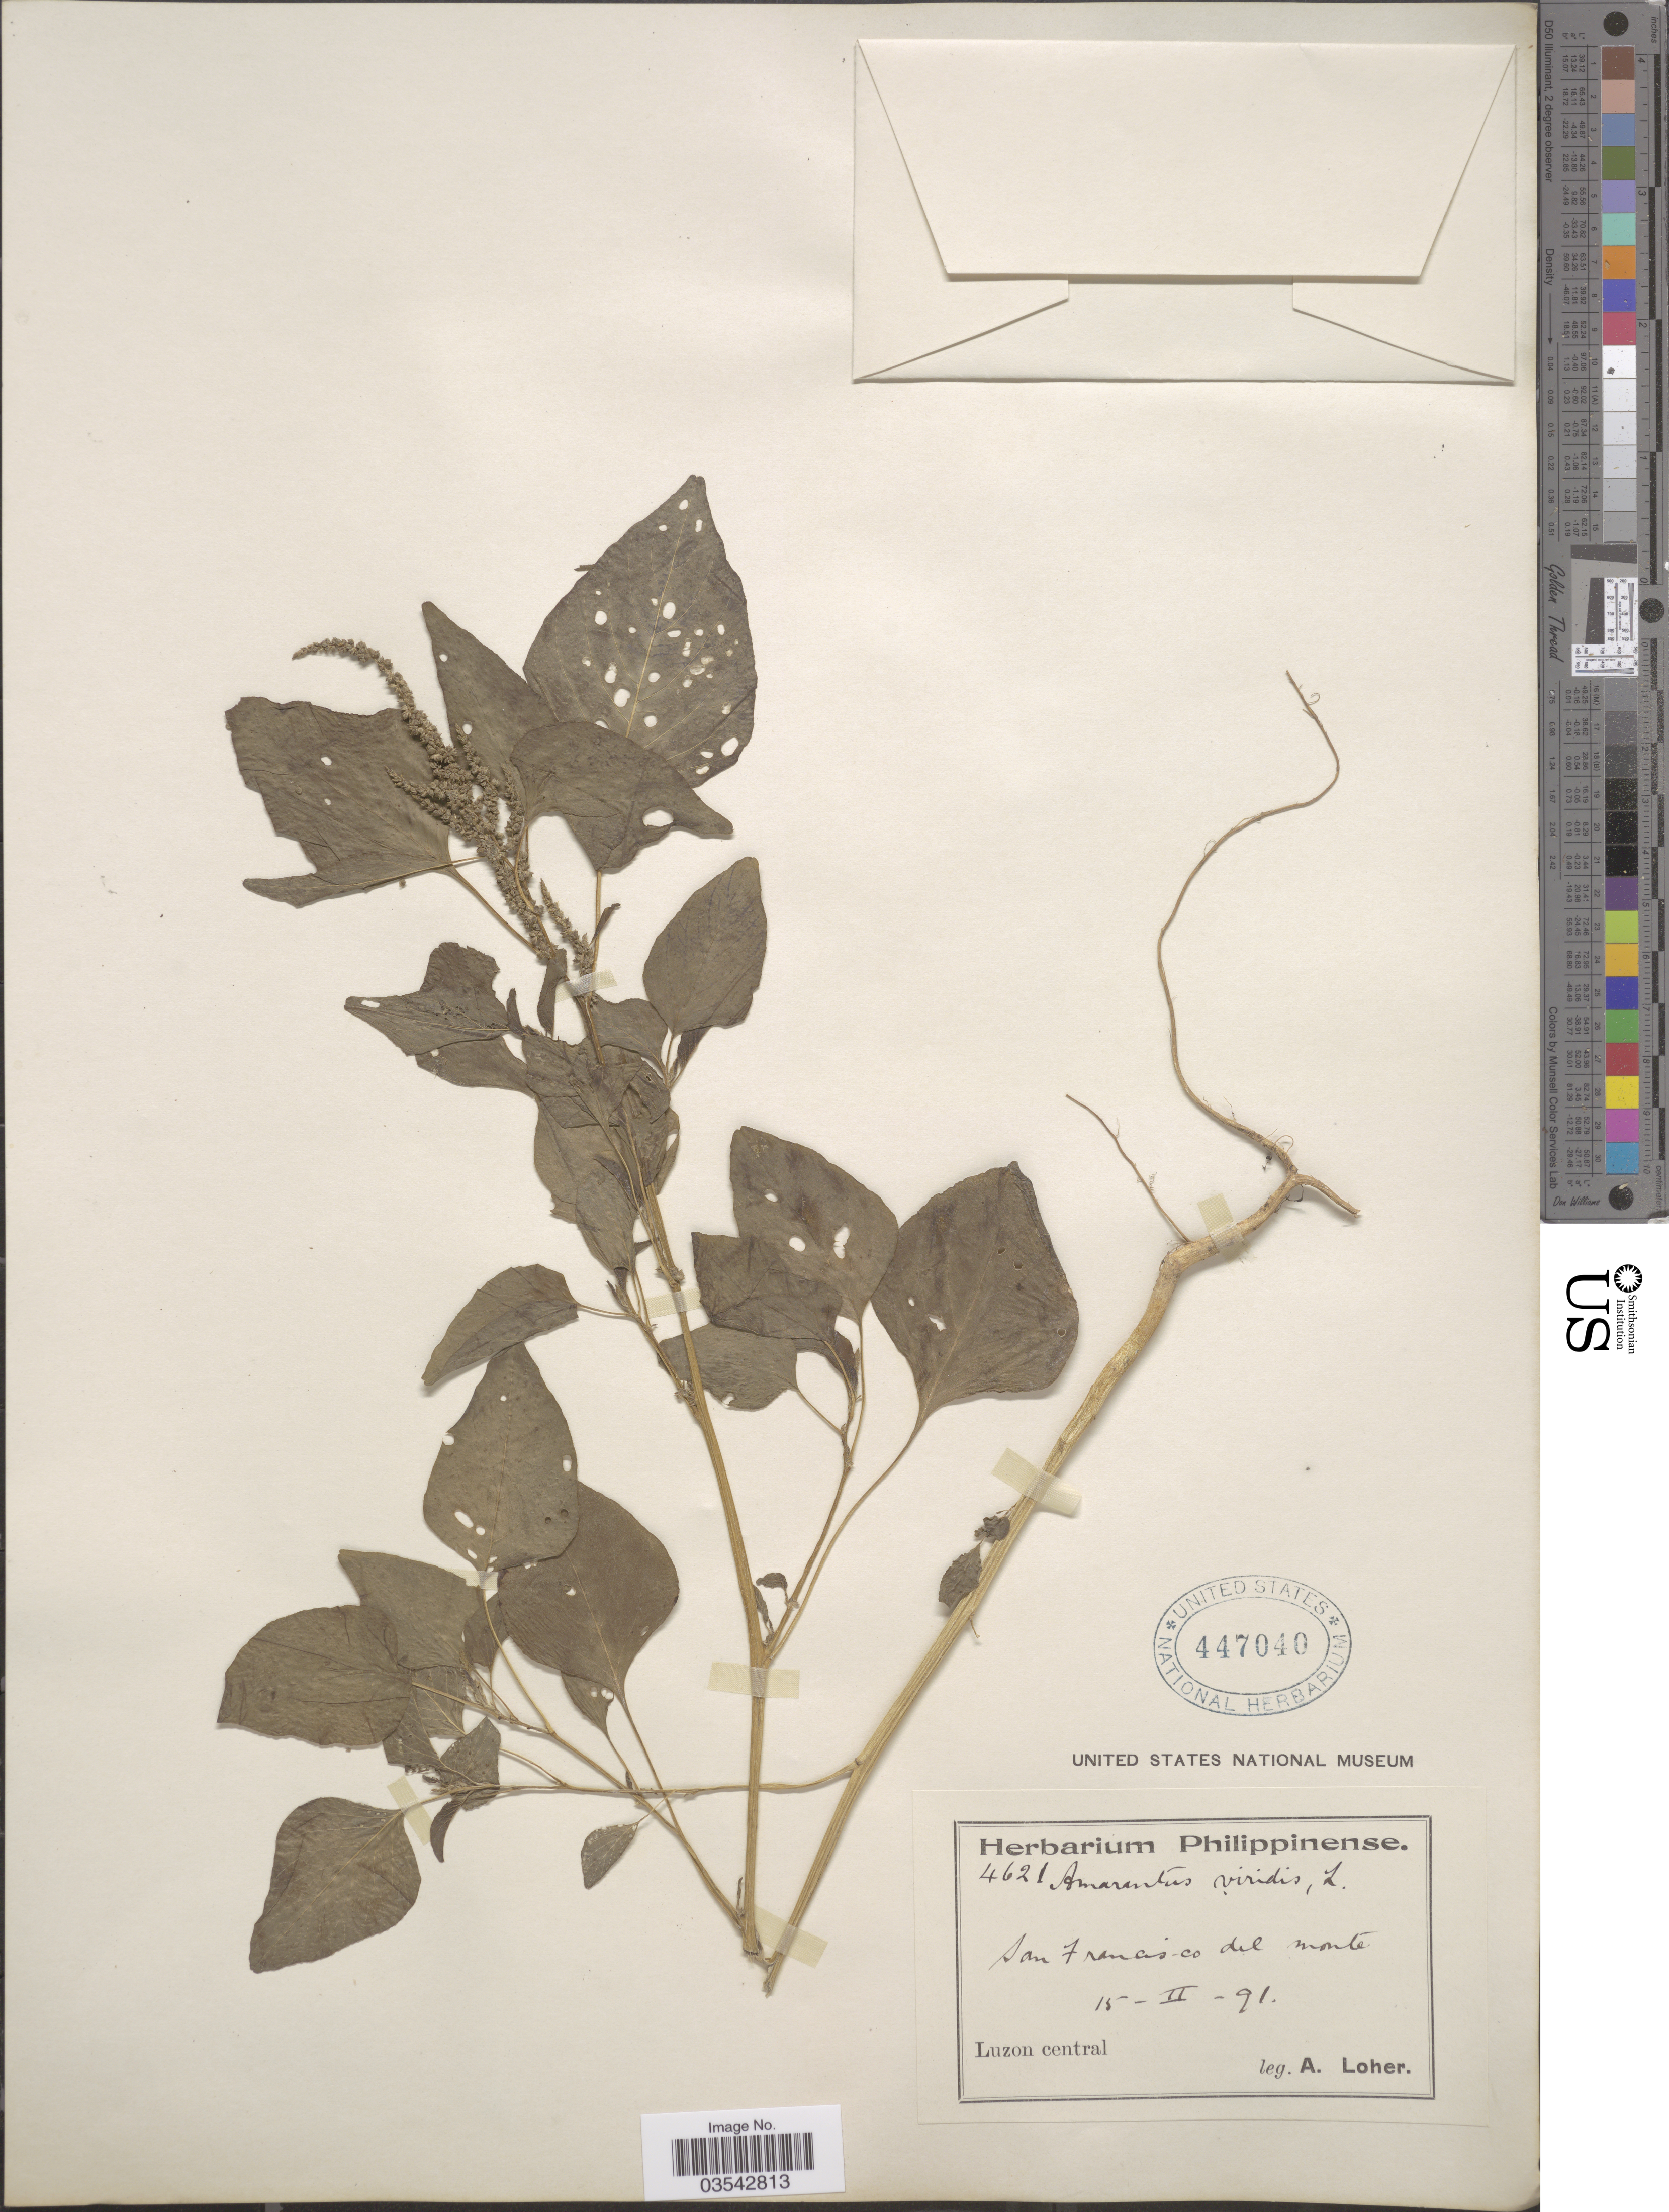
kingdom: Plantae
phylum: Tracheophyta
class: Magnoliopsida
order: Caryophyllales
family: Amaranthaceae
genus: Amaranthus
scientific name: Amaranthus viridis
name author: L.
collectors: A. Loher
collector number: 4621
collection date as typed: Transcribed d/m/y: 15/2/91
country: Philippines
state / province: Central Luzon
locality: San Francisco del Monte. Luzon central.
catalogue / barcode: US 447040